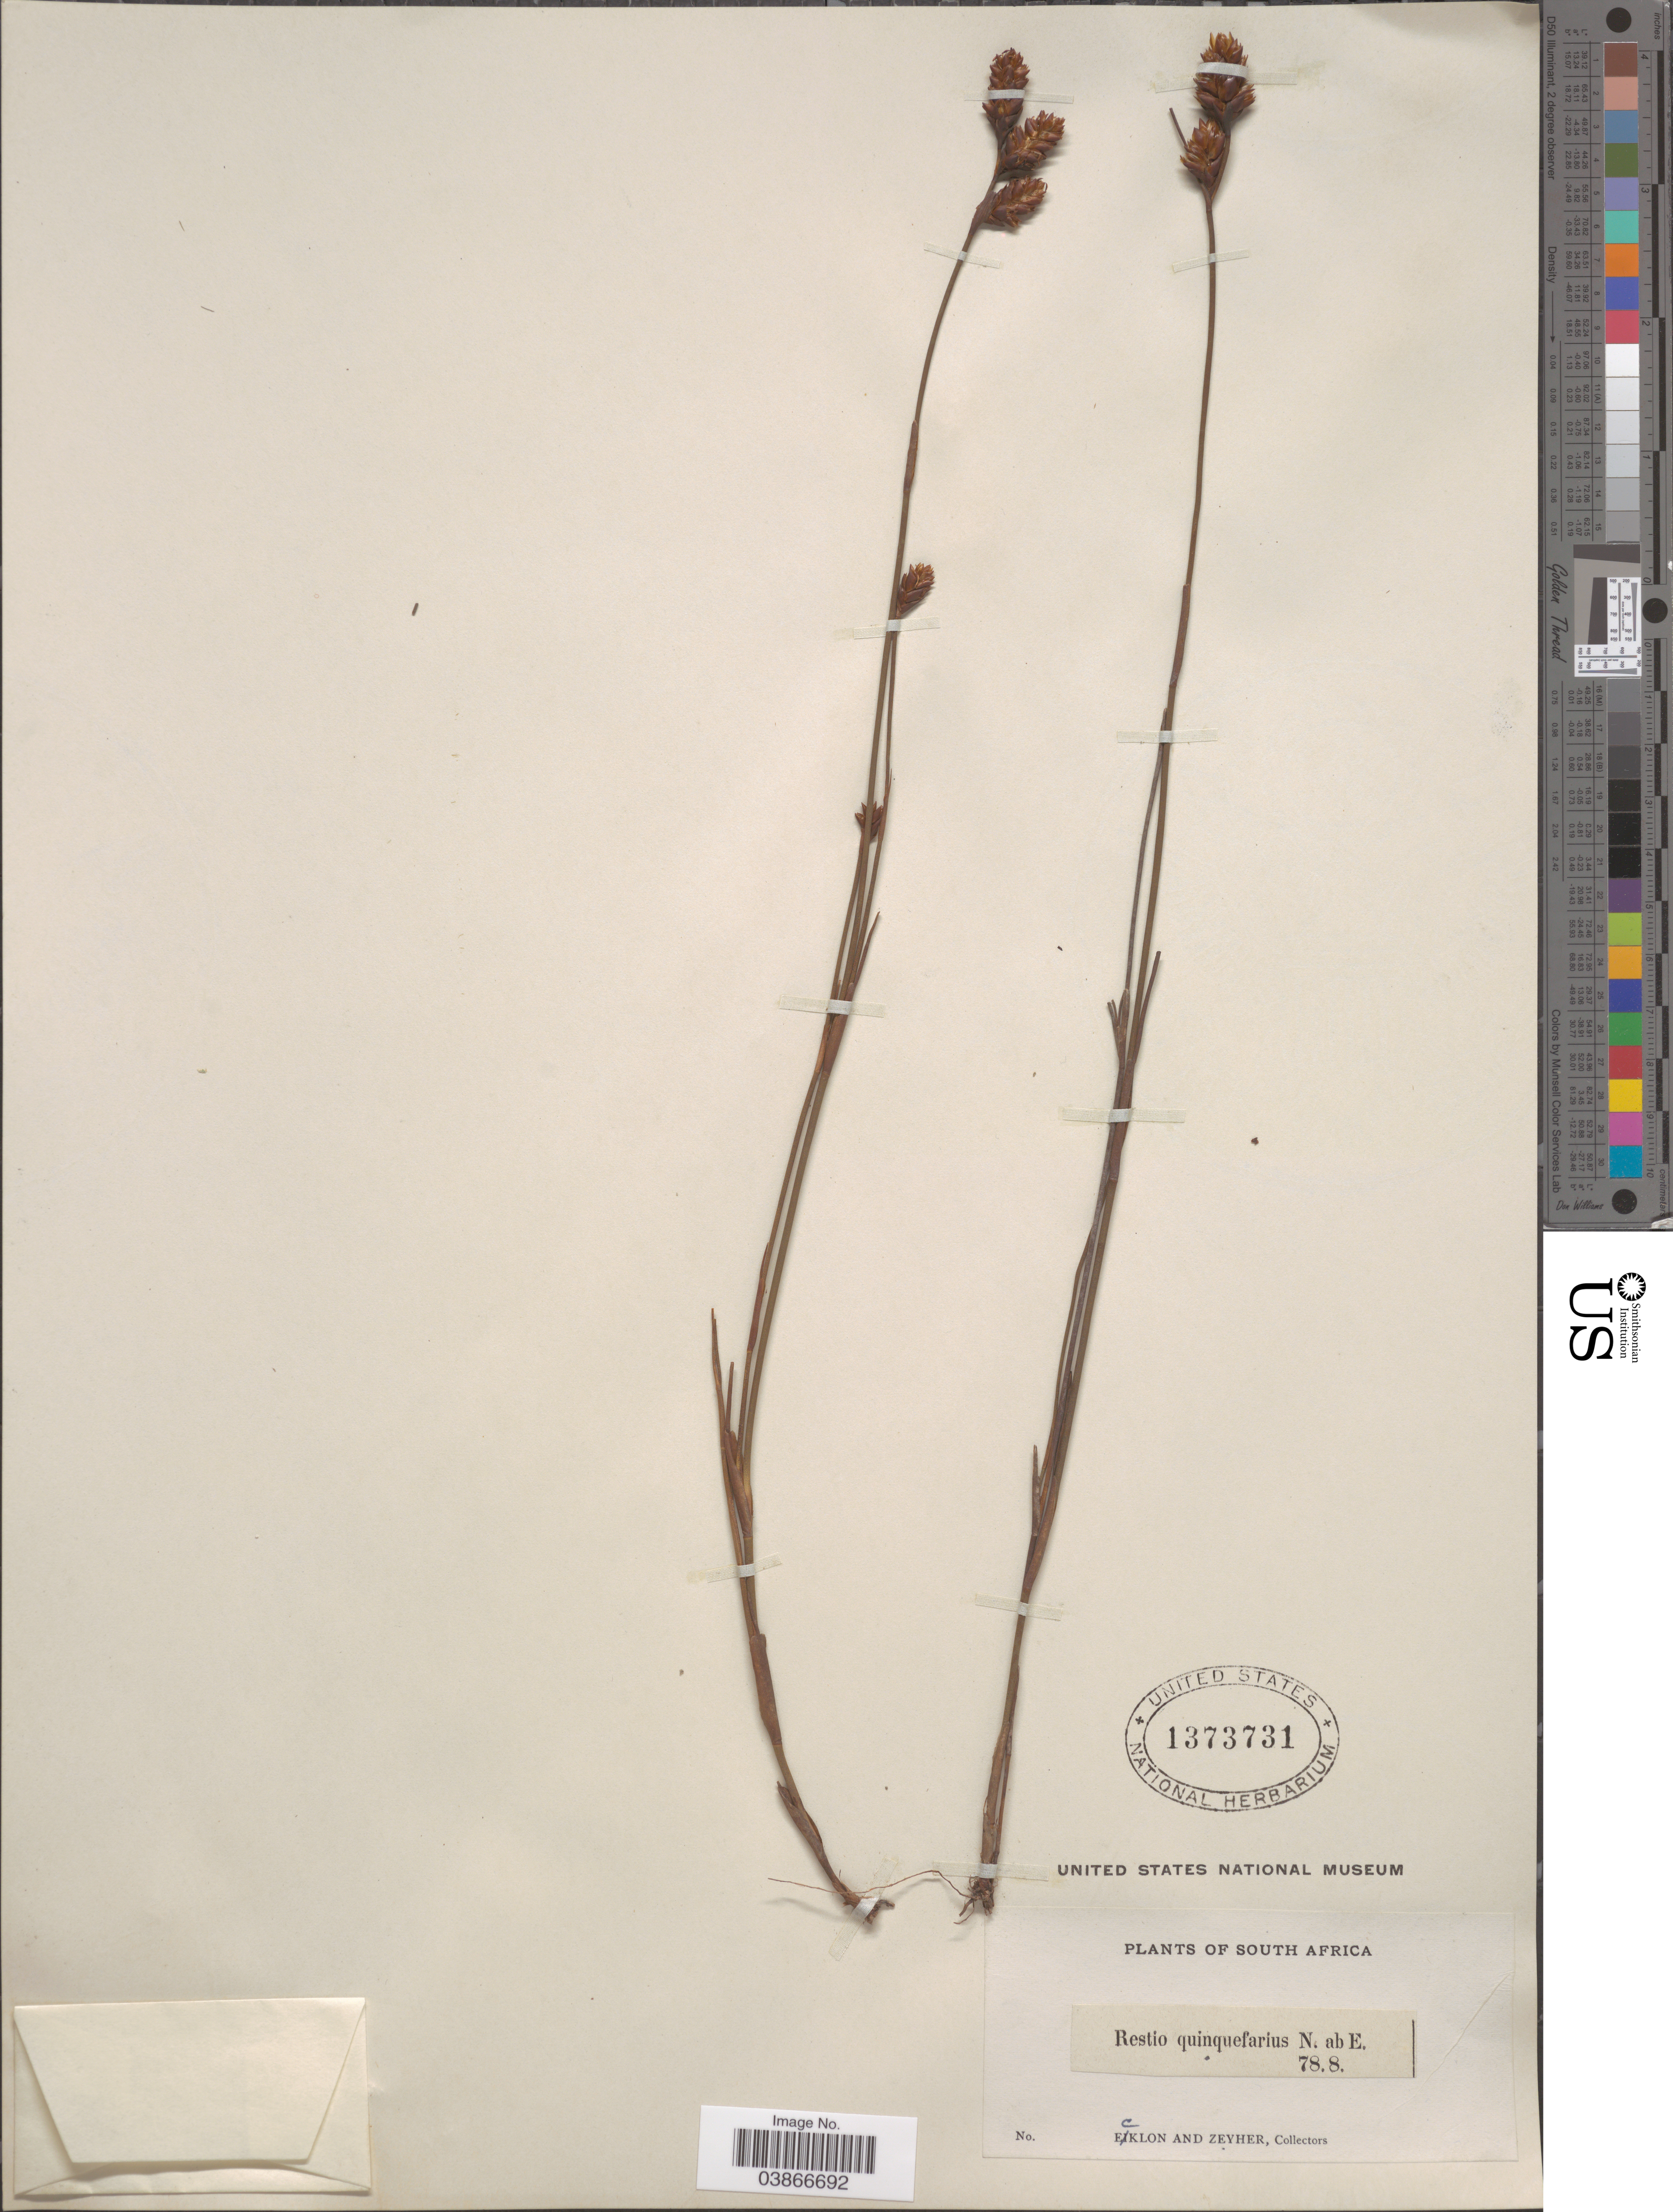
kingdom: Plantae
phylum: Tracheophyta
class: Liliopsida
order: Poales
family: Restionaceae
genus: Restio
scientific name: Restio quinquefarius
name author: Nees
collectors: -. Ecklon & -. Zeyher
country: South Africa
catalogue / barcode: US 1373731